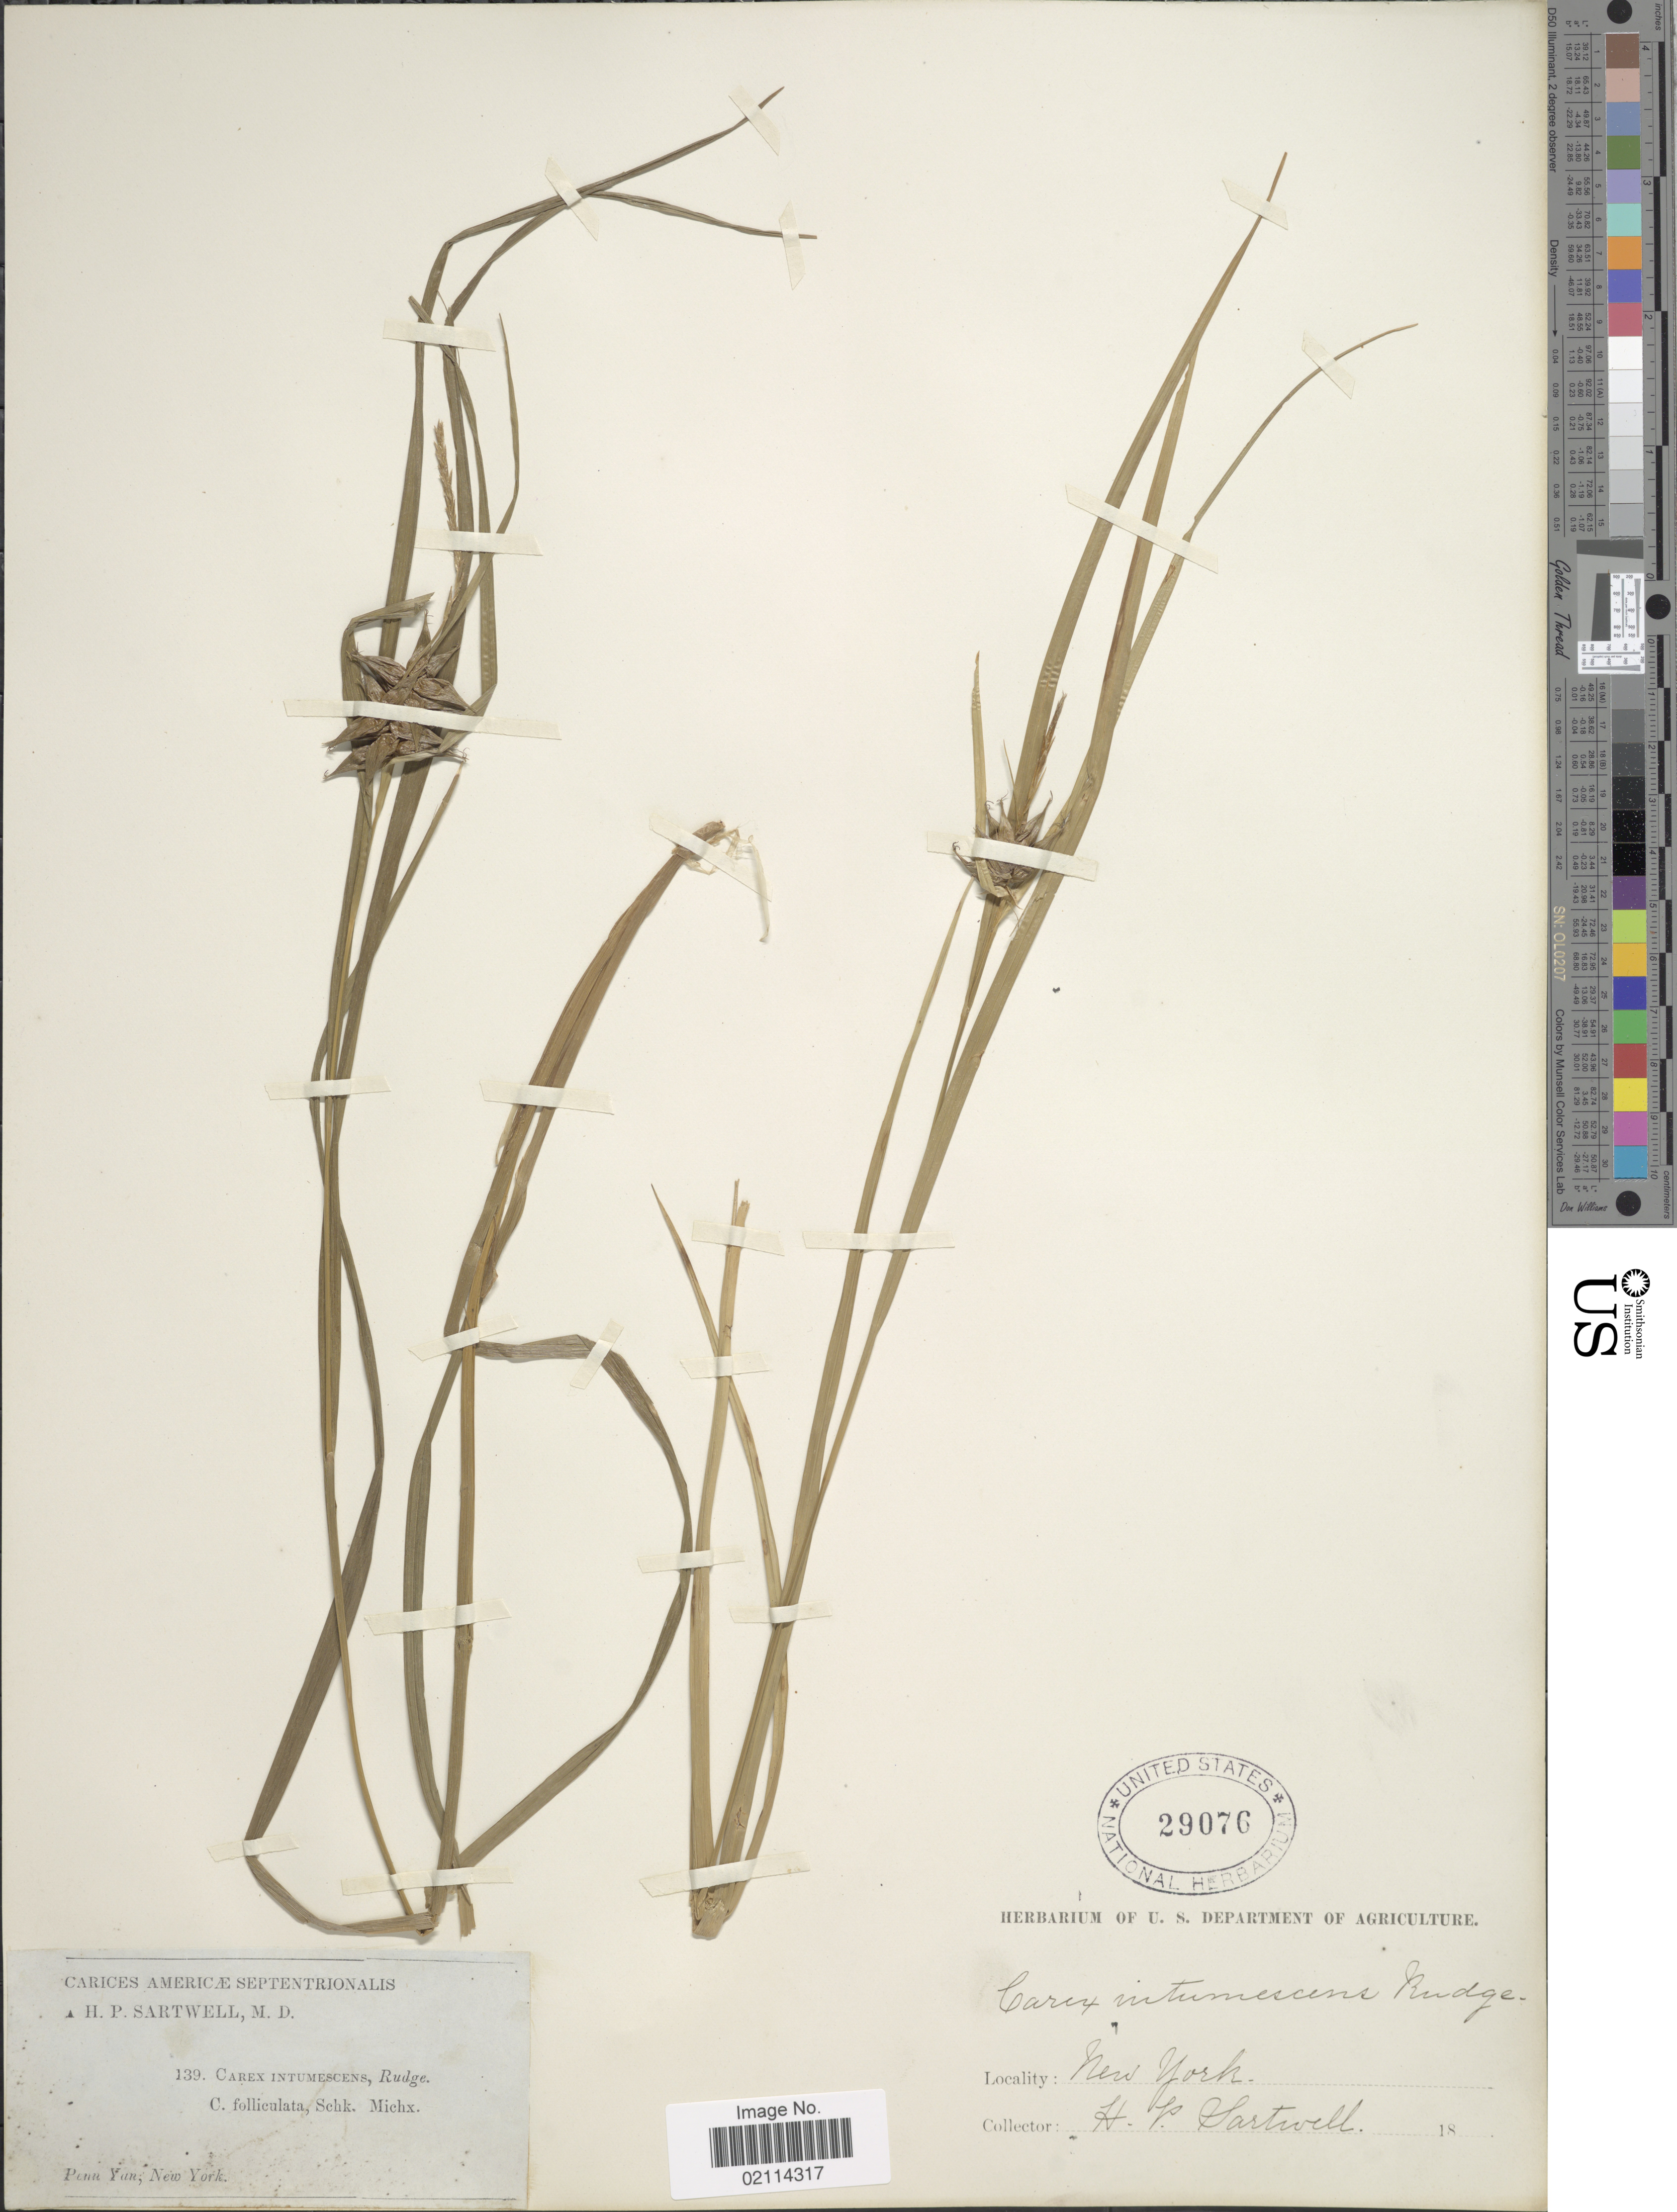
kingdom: Plantae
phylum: Tracheophyta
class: Liliopsida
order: Poales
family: Cyperaceae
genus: Carex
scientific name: Carex intumescens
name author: Rudge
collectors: H. P. Sartwell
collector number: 139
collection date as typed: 18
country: United States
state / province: New York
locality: Carices Americae Septentrionalis, Penn Yan.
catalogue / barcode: US 29076